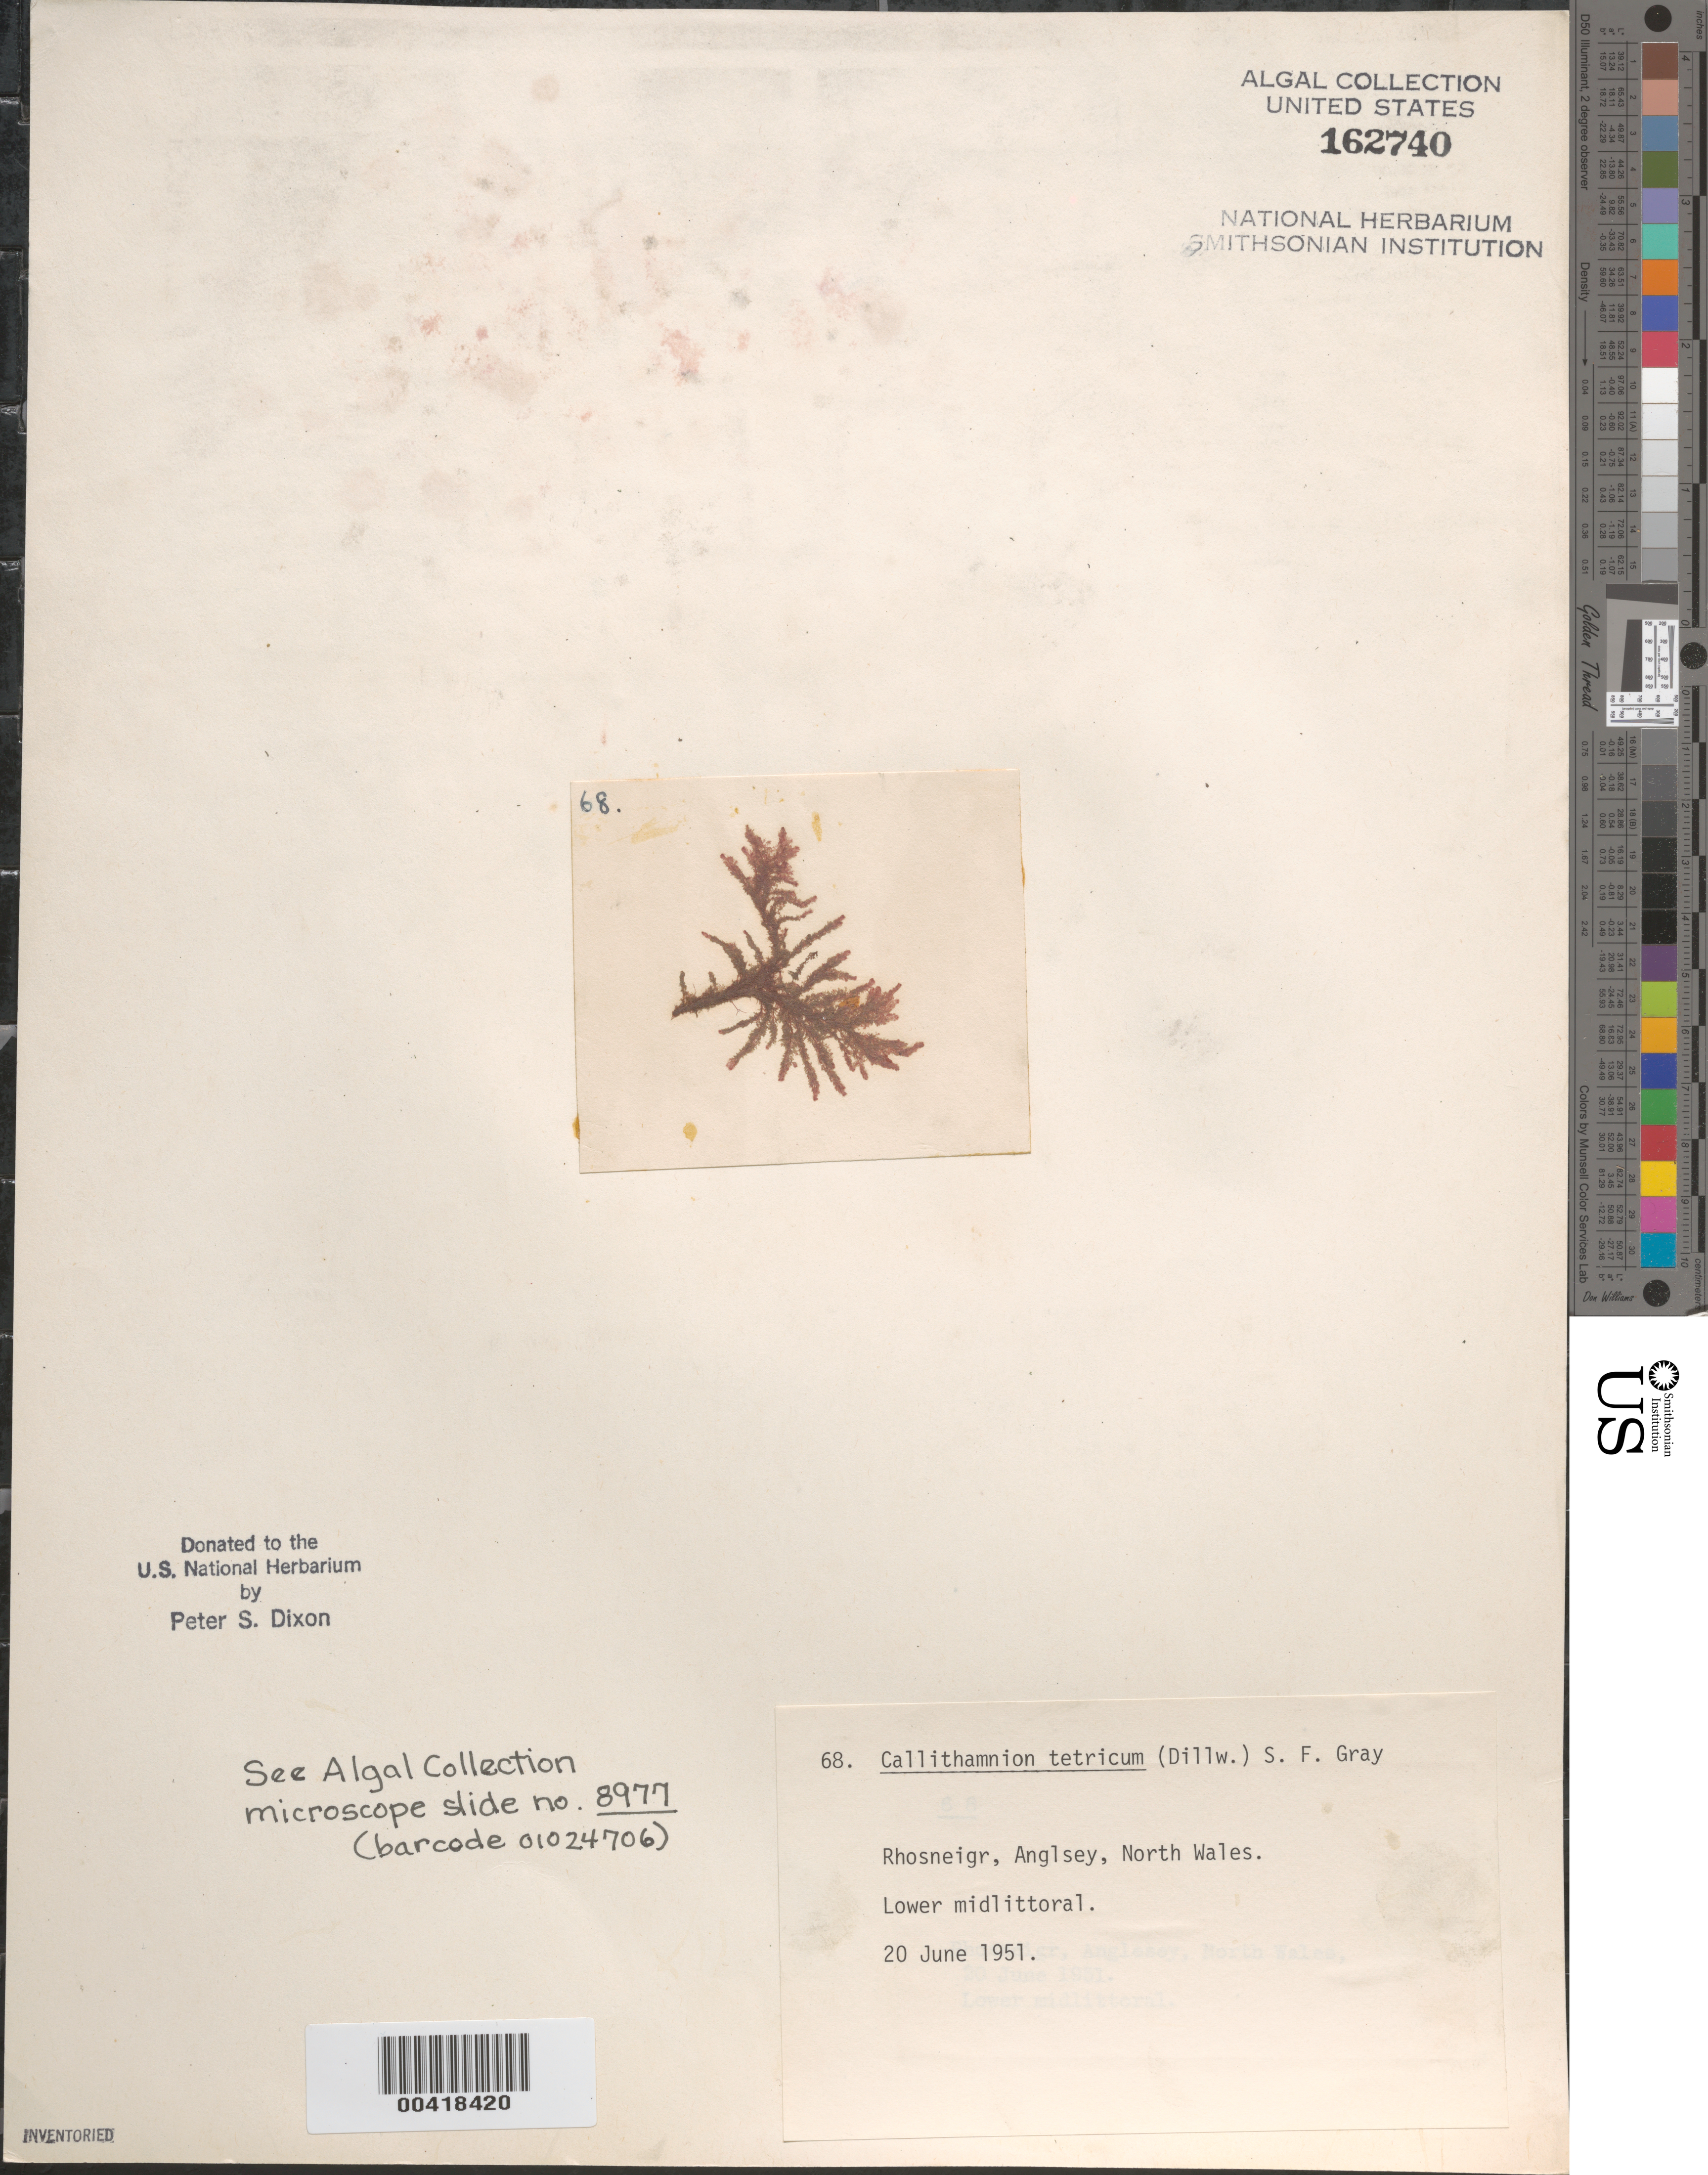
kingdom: Plantae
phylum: Rhodophyta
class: Florideophyceae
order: Ceramiales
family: Callithamniaceae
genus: Callithamnion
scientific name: Callithamnion tetricum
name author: (Dillwyn) S.F. Gray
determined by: Dixon, P. S.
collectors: P. S. Dixon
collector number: PSD 68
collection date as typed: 20 Jun 1951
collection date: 1951-06-20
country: United Kingdom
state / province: Wales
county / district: Gwynedd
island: Anglesey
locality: Rhosneigr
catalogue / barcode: US 162740